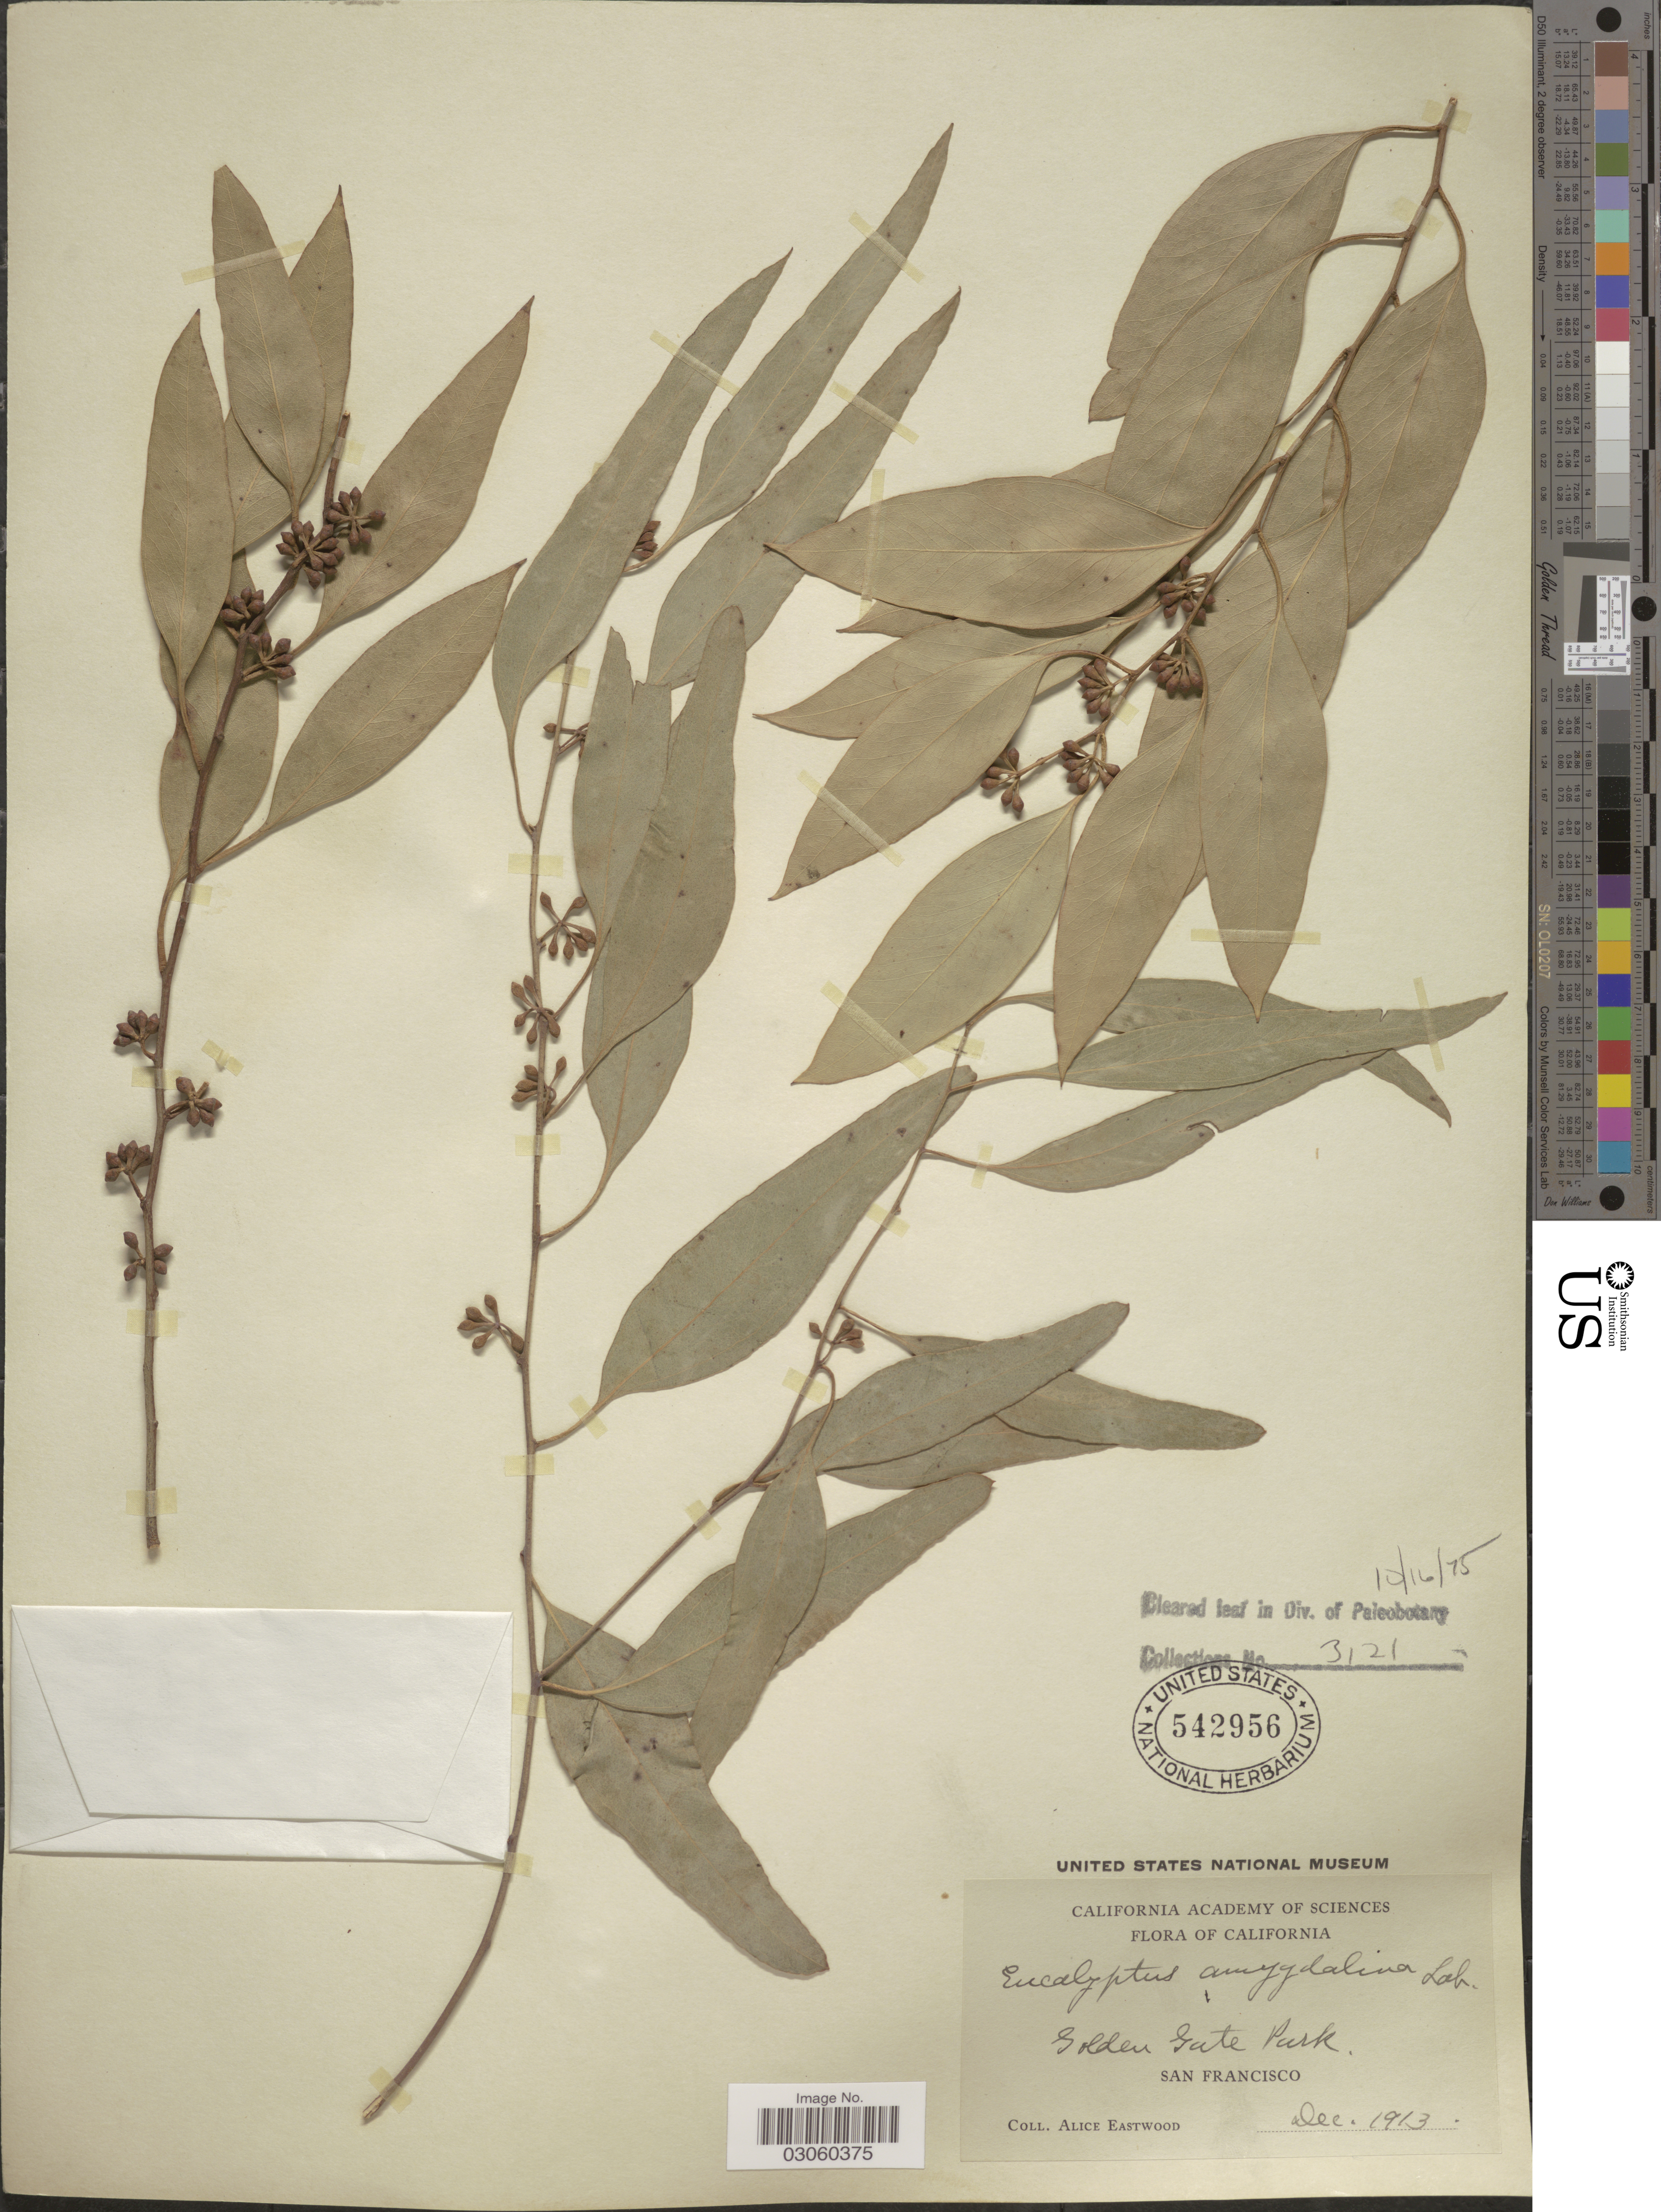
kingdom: Plantae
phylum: Tracheophyta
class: Magnoliopsida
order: Myrtales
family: Myrtaceae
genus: Eucalyptus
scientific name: Eucalyptus amygdalina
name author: Labill.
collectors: A. Eastwood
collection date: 1913-12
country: United States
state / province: California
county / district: San Francisco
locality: Golden Gate Park. San Francisco.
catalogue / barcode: US 542956